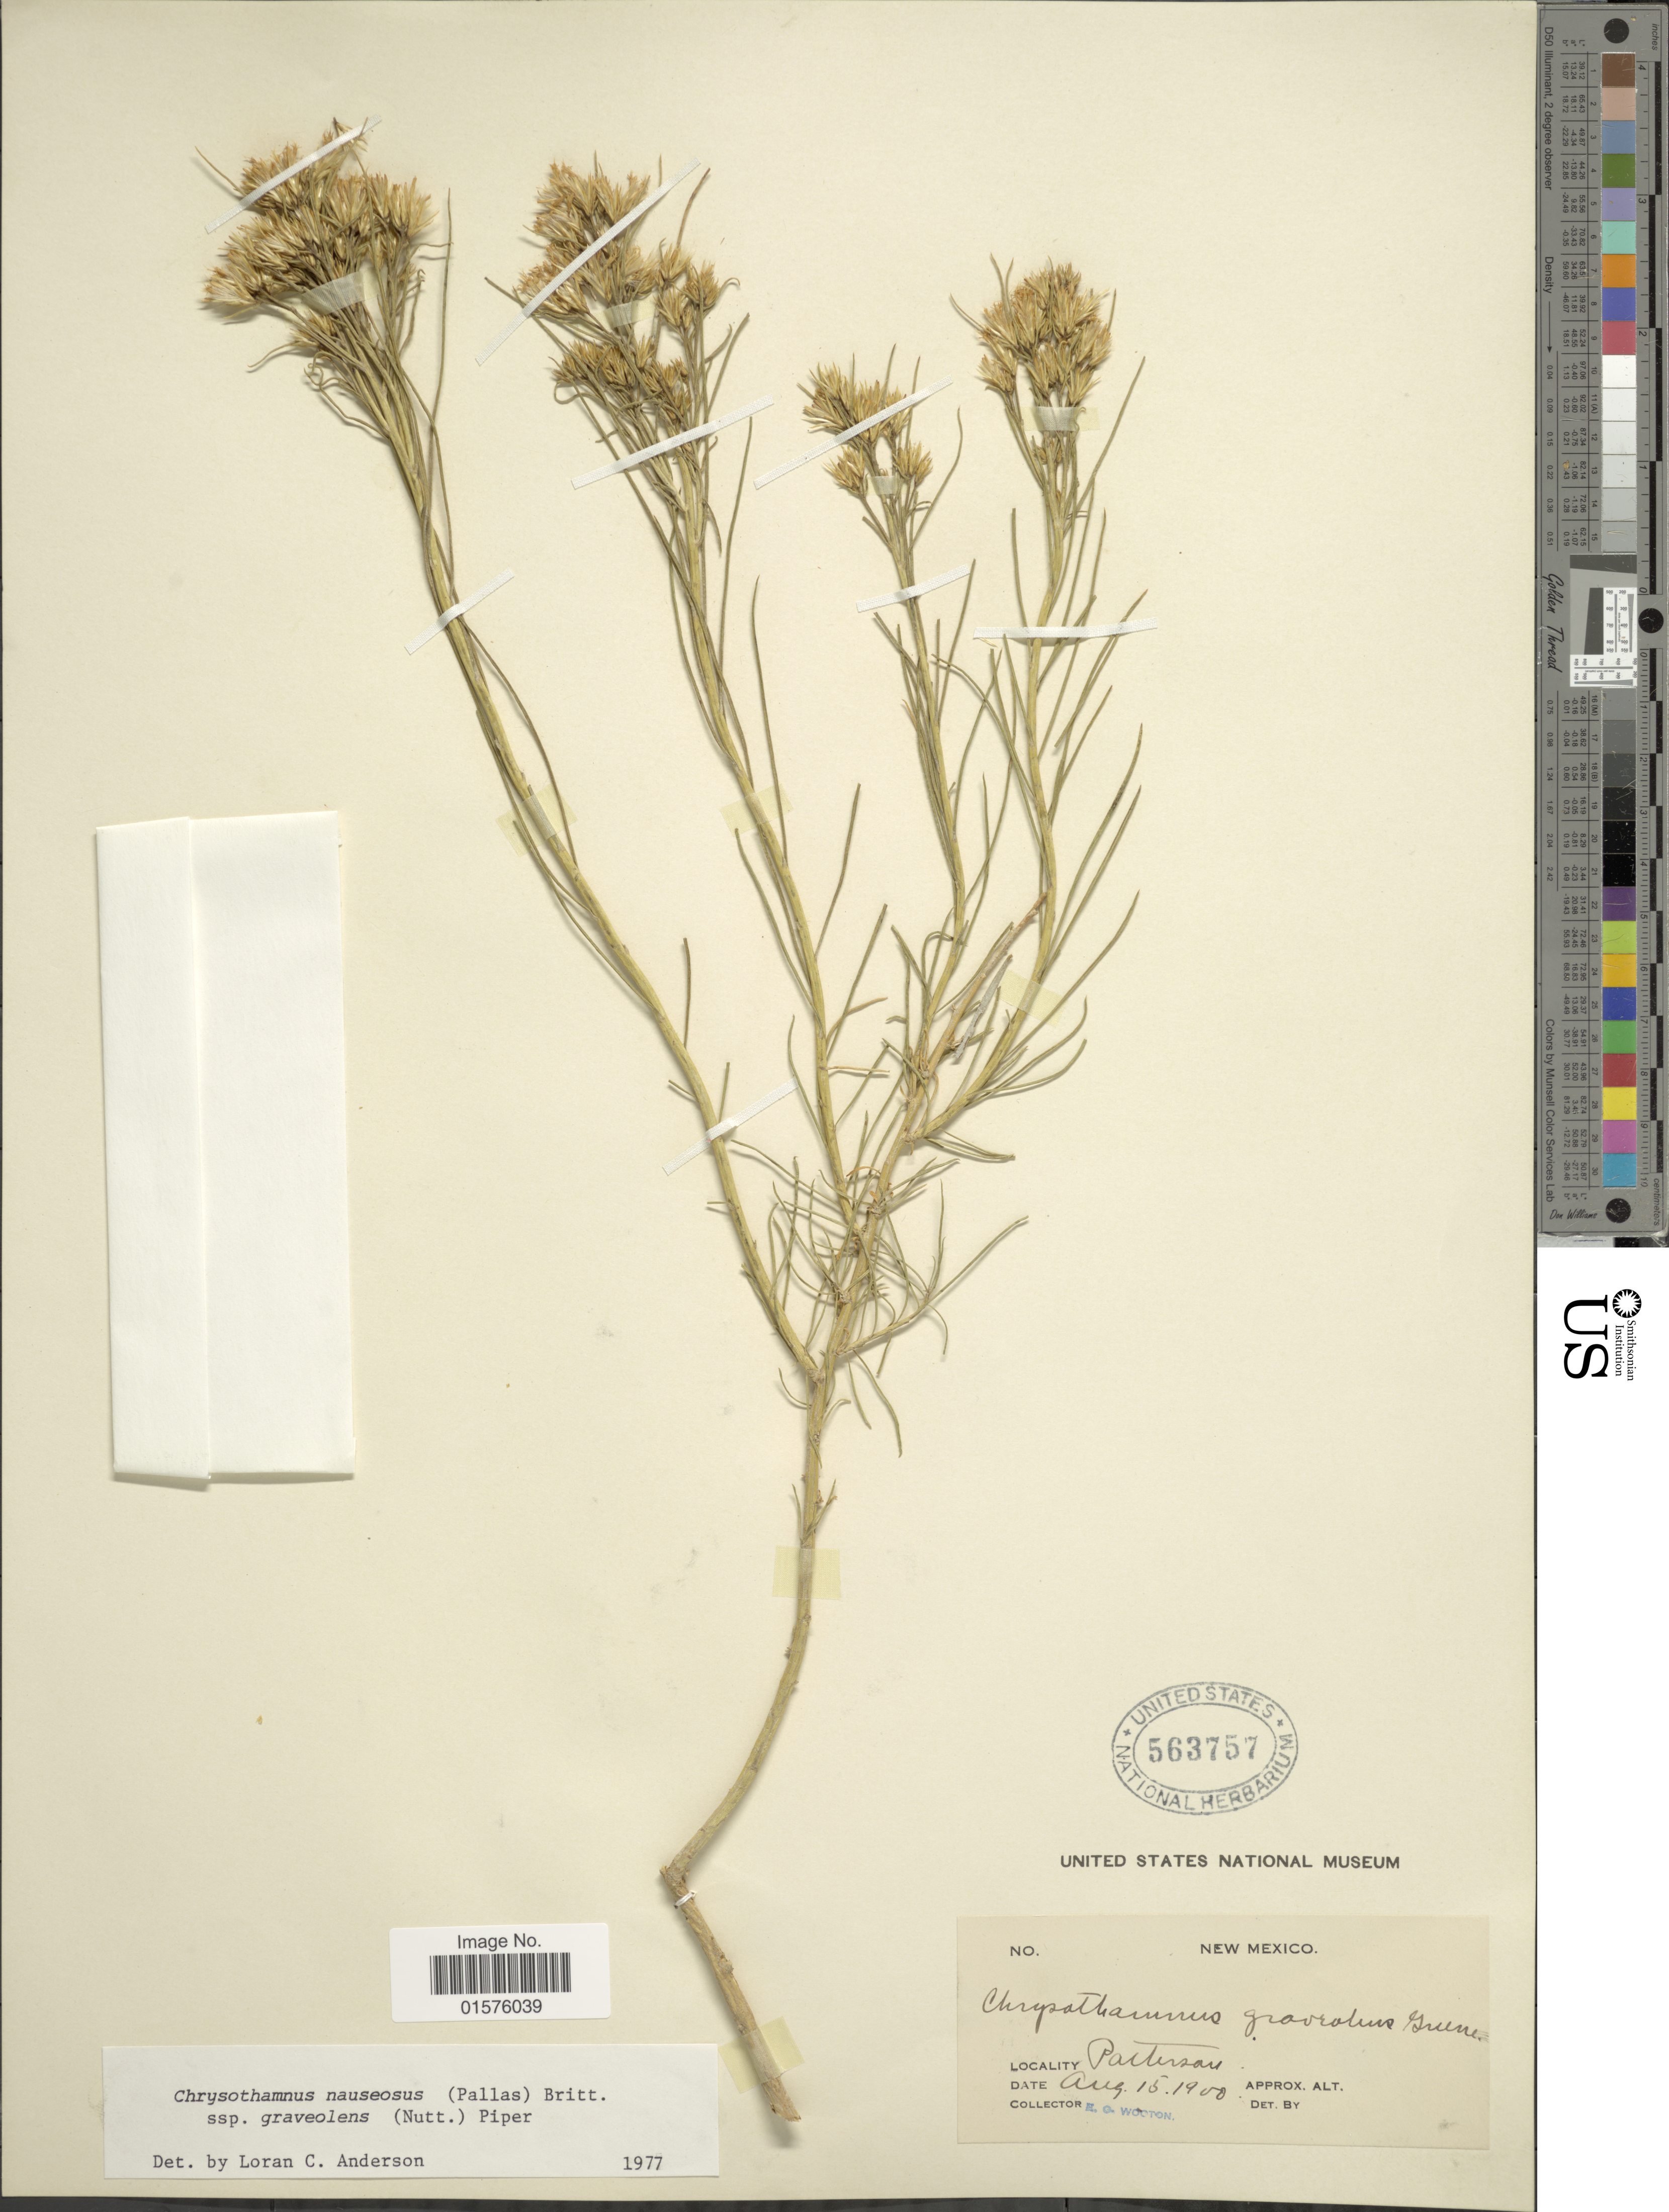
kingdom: Plantae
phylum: Tracheophyta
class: Magnoliopsida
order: Asterales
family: Asteraceae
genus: Ericameria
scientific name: Ericameria nauseosa var. graveolens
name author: (Nutt.) Reveal & Schuyler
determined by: Urbatsch, Lowell E., Curator (LSU), Louisiana State University (UNITED STATES)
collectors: E. O. Wooton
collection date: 1900-08-15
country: United States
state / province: New Mexico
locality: Patterson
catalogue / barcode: US 563757